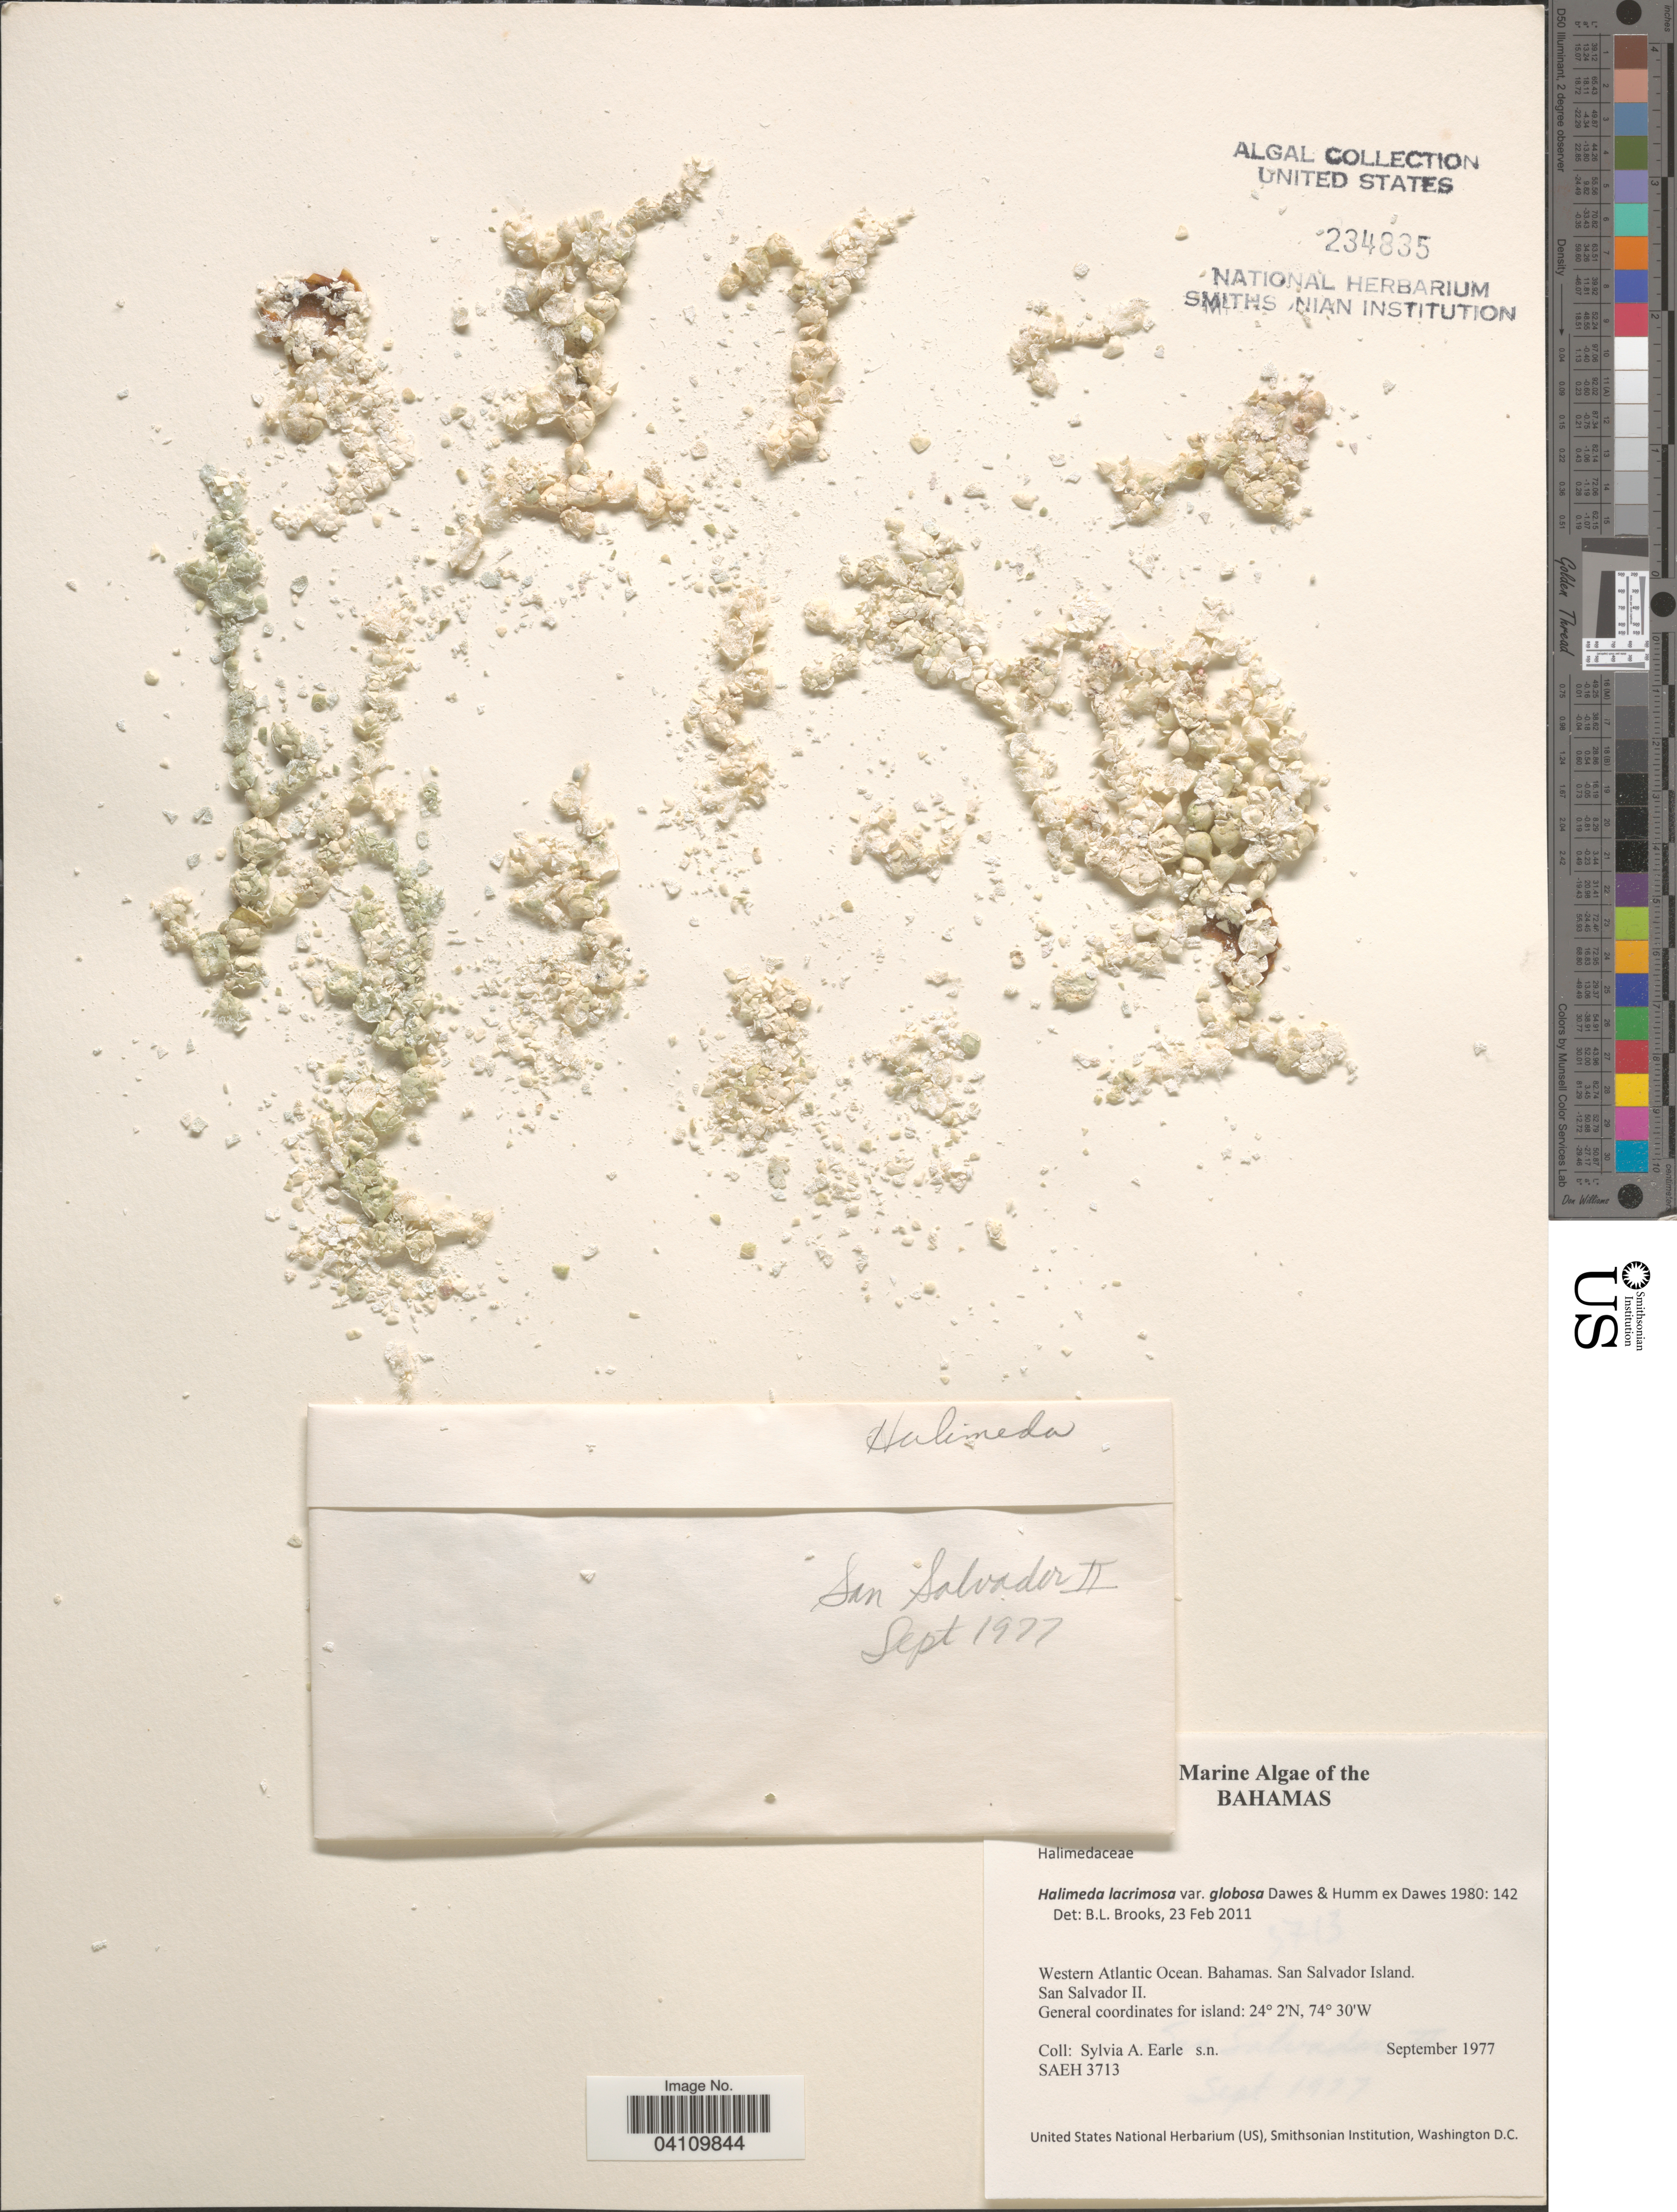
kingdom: Plantae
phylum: Chlorophyta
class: Ulvophyceae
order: Bryopsidales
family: Halimedaceae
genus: Halimeda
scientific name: Halimeda lacrimosa var. globosa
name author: Dawes & Humm ex Dawes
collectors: S. A. Earle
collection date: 1977-09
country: Bahamas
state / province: San Salvador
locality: Western Atlantic Ocean. San Salvador Island. San Salvador II.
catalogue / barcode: US 234835